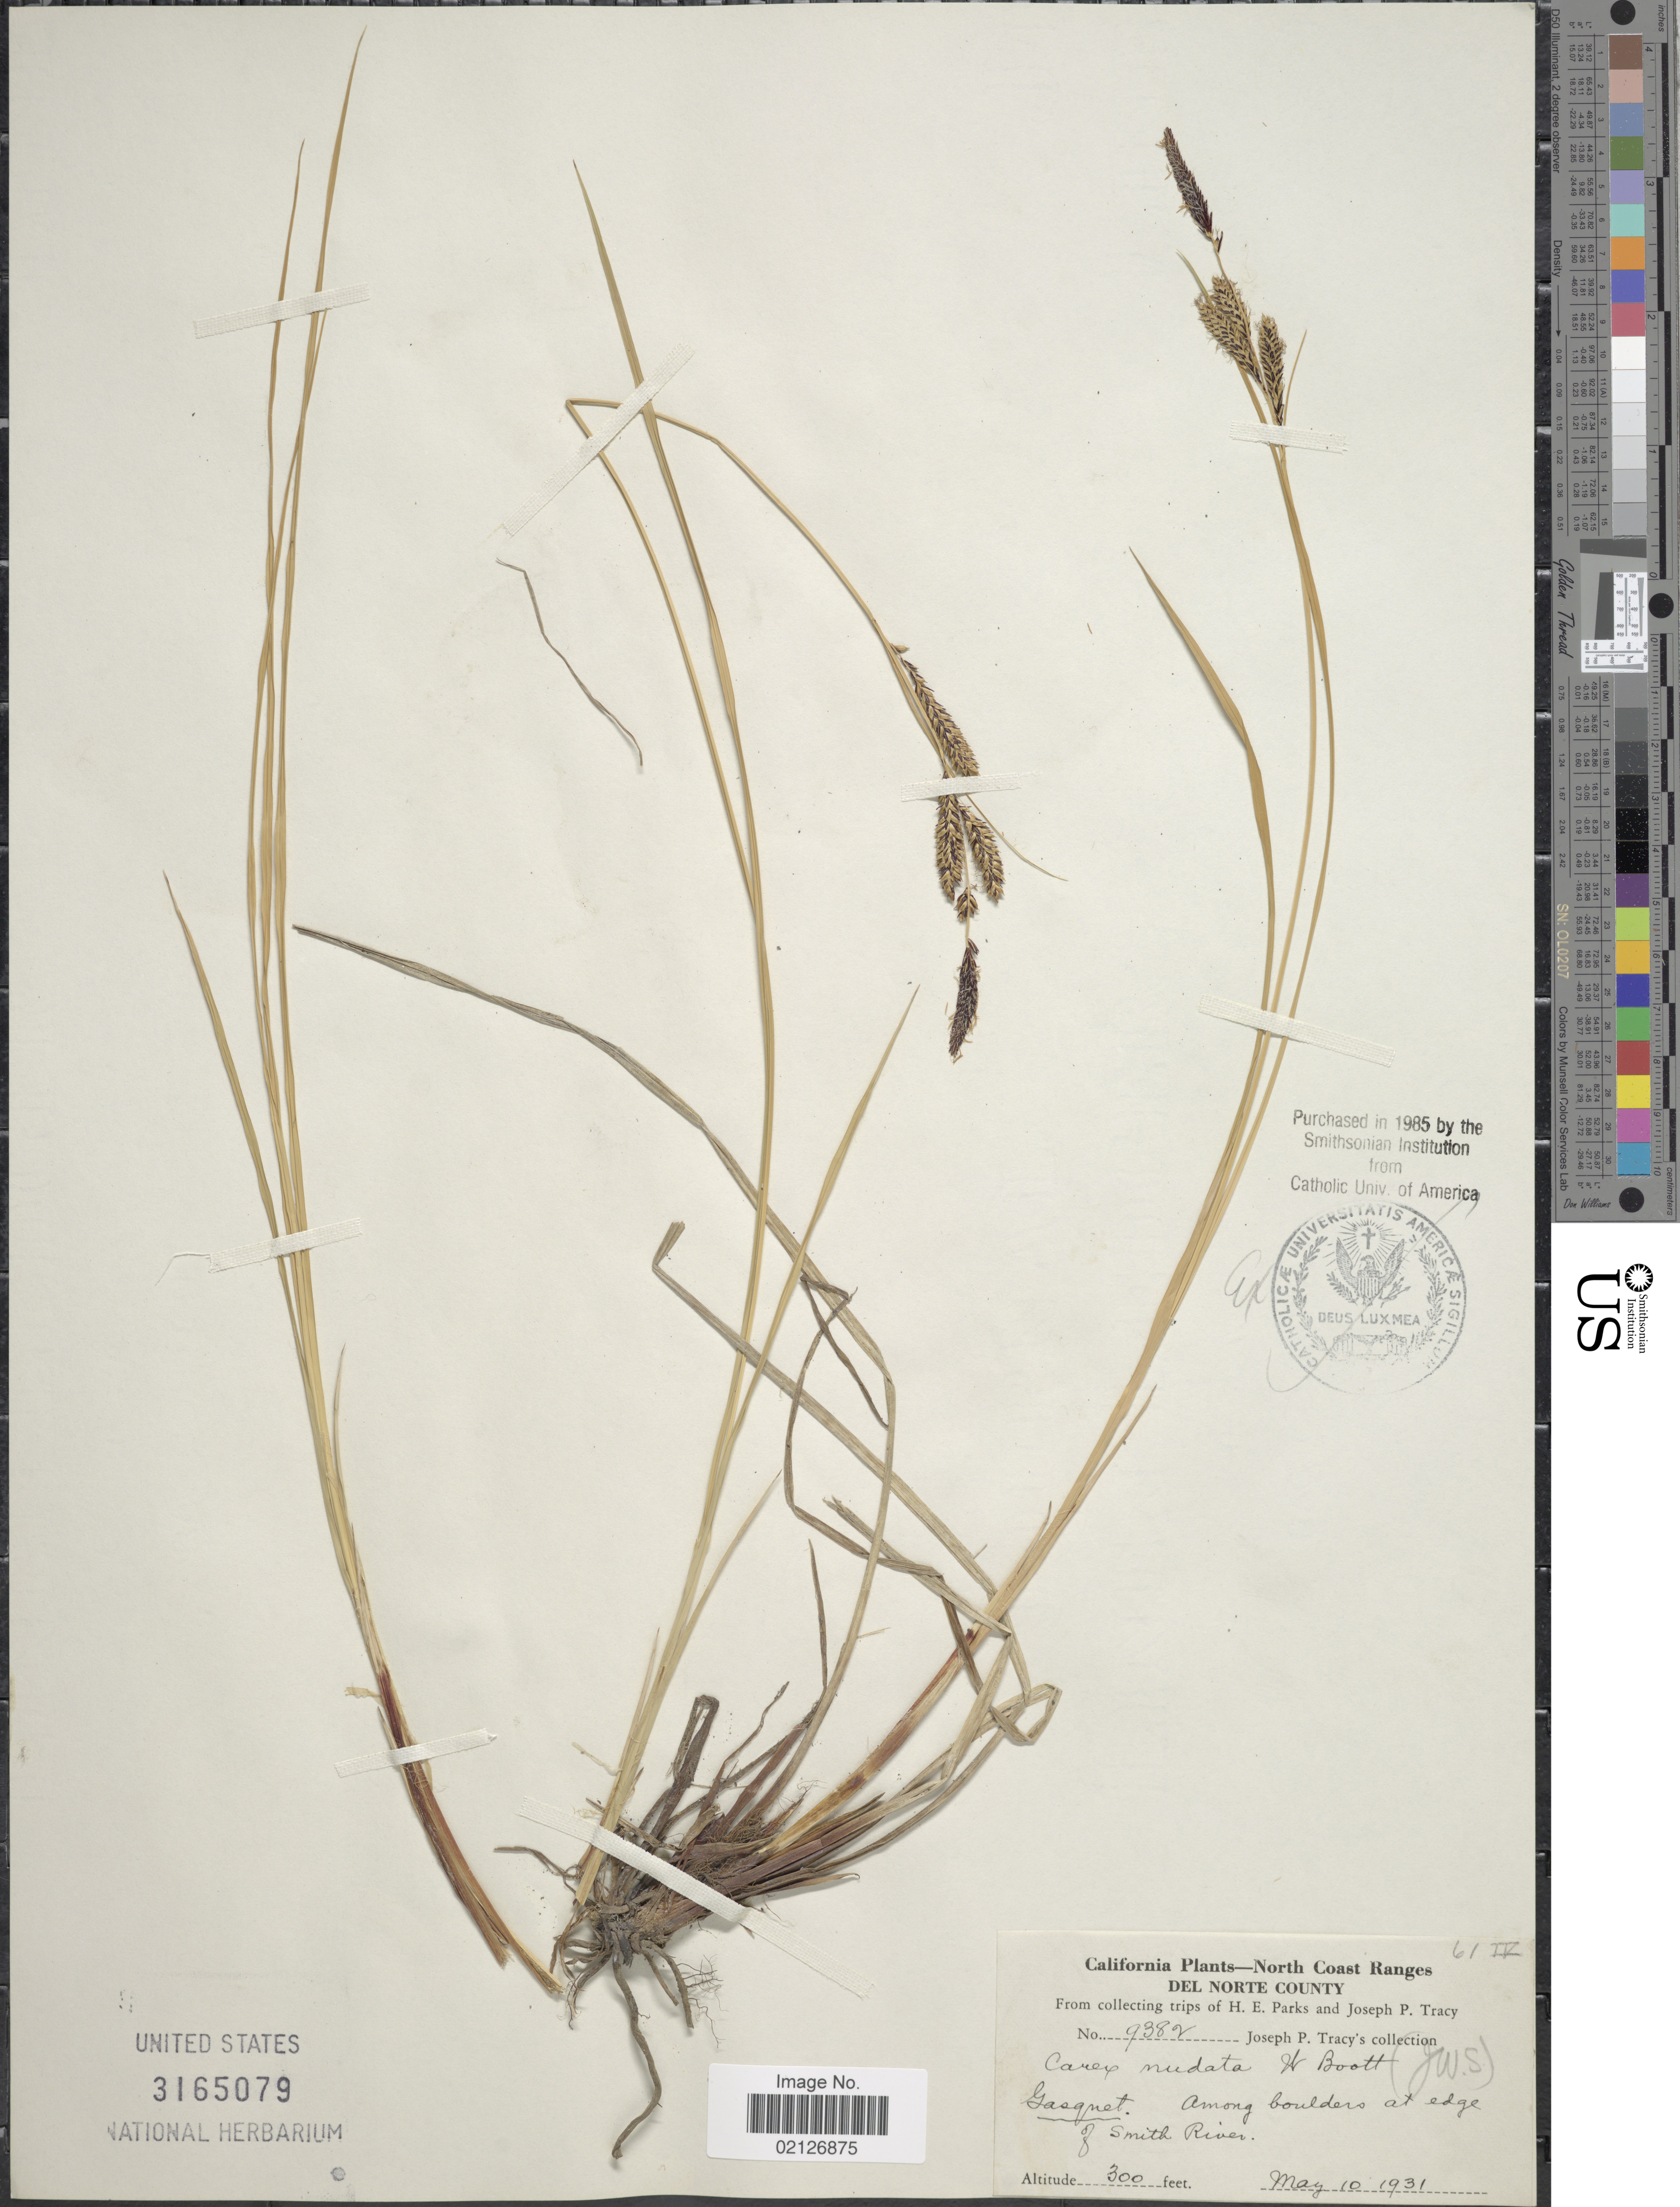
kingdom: Plantae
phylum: Tracheophyta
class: Liliopsida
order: Poales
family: Cyperaceae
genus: Carex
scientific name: Carex nudata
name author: W. Boott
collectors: H. E. Parks & J. Tracy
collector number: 9382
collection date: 1931-05-10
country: United States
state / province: California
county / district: Del Norte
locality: North Coast Ranges, Del Norte County, among boulders at edge of Smith River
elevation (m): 91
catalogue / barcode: US 3165079